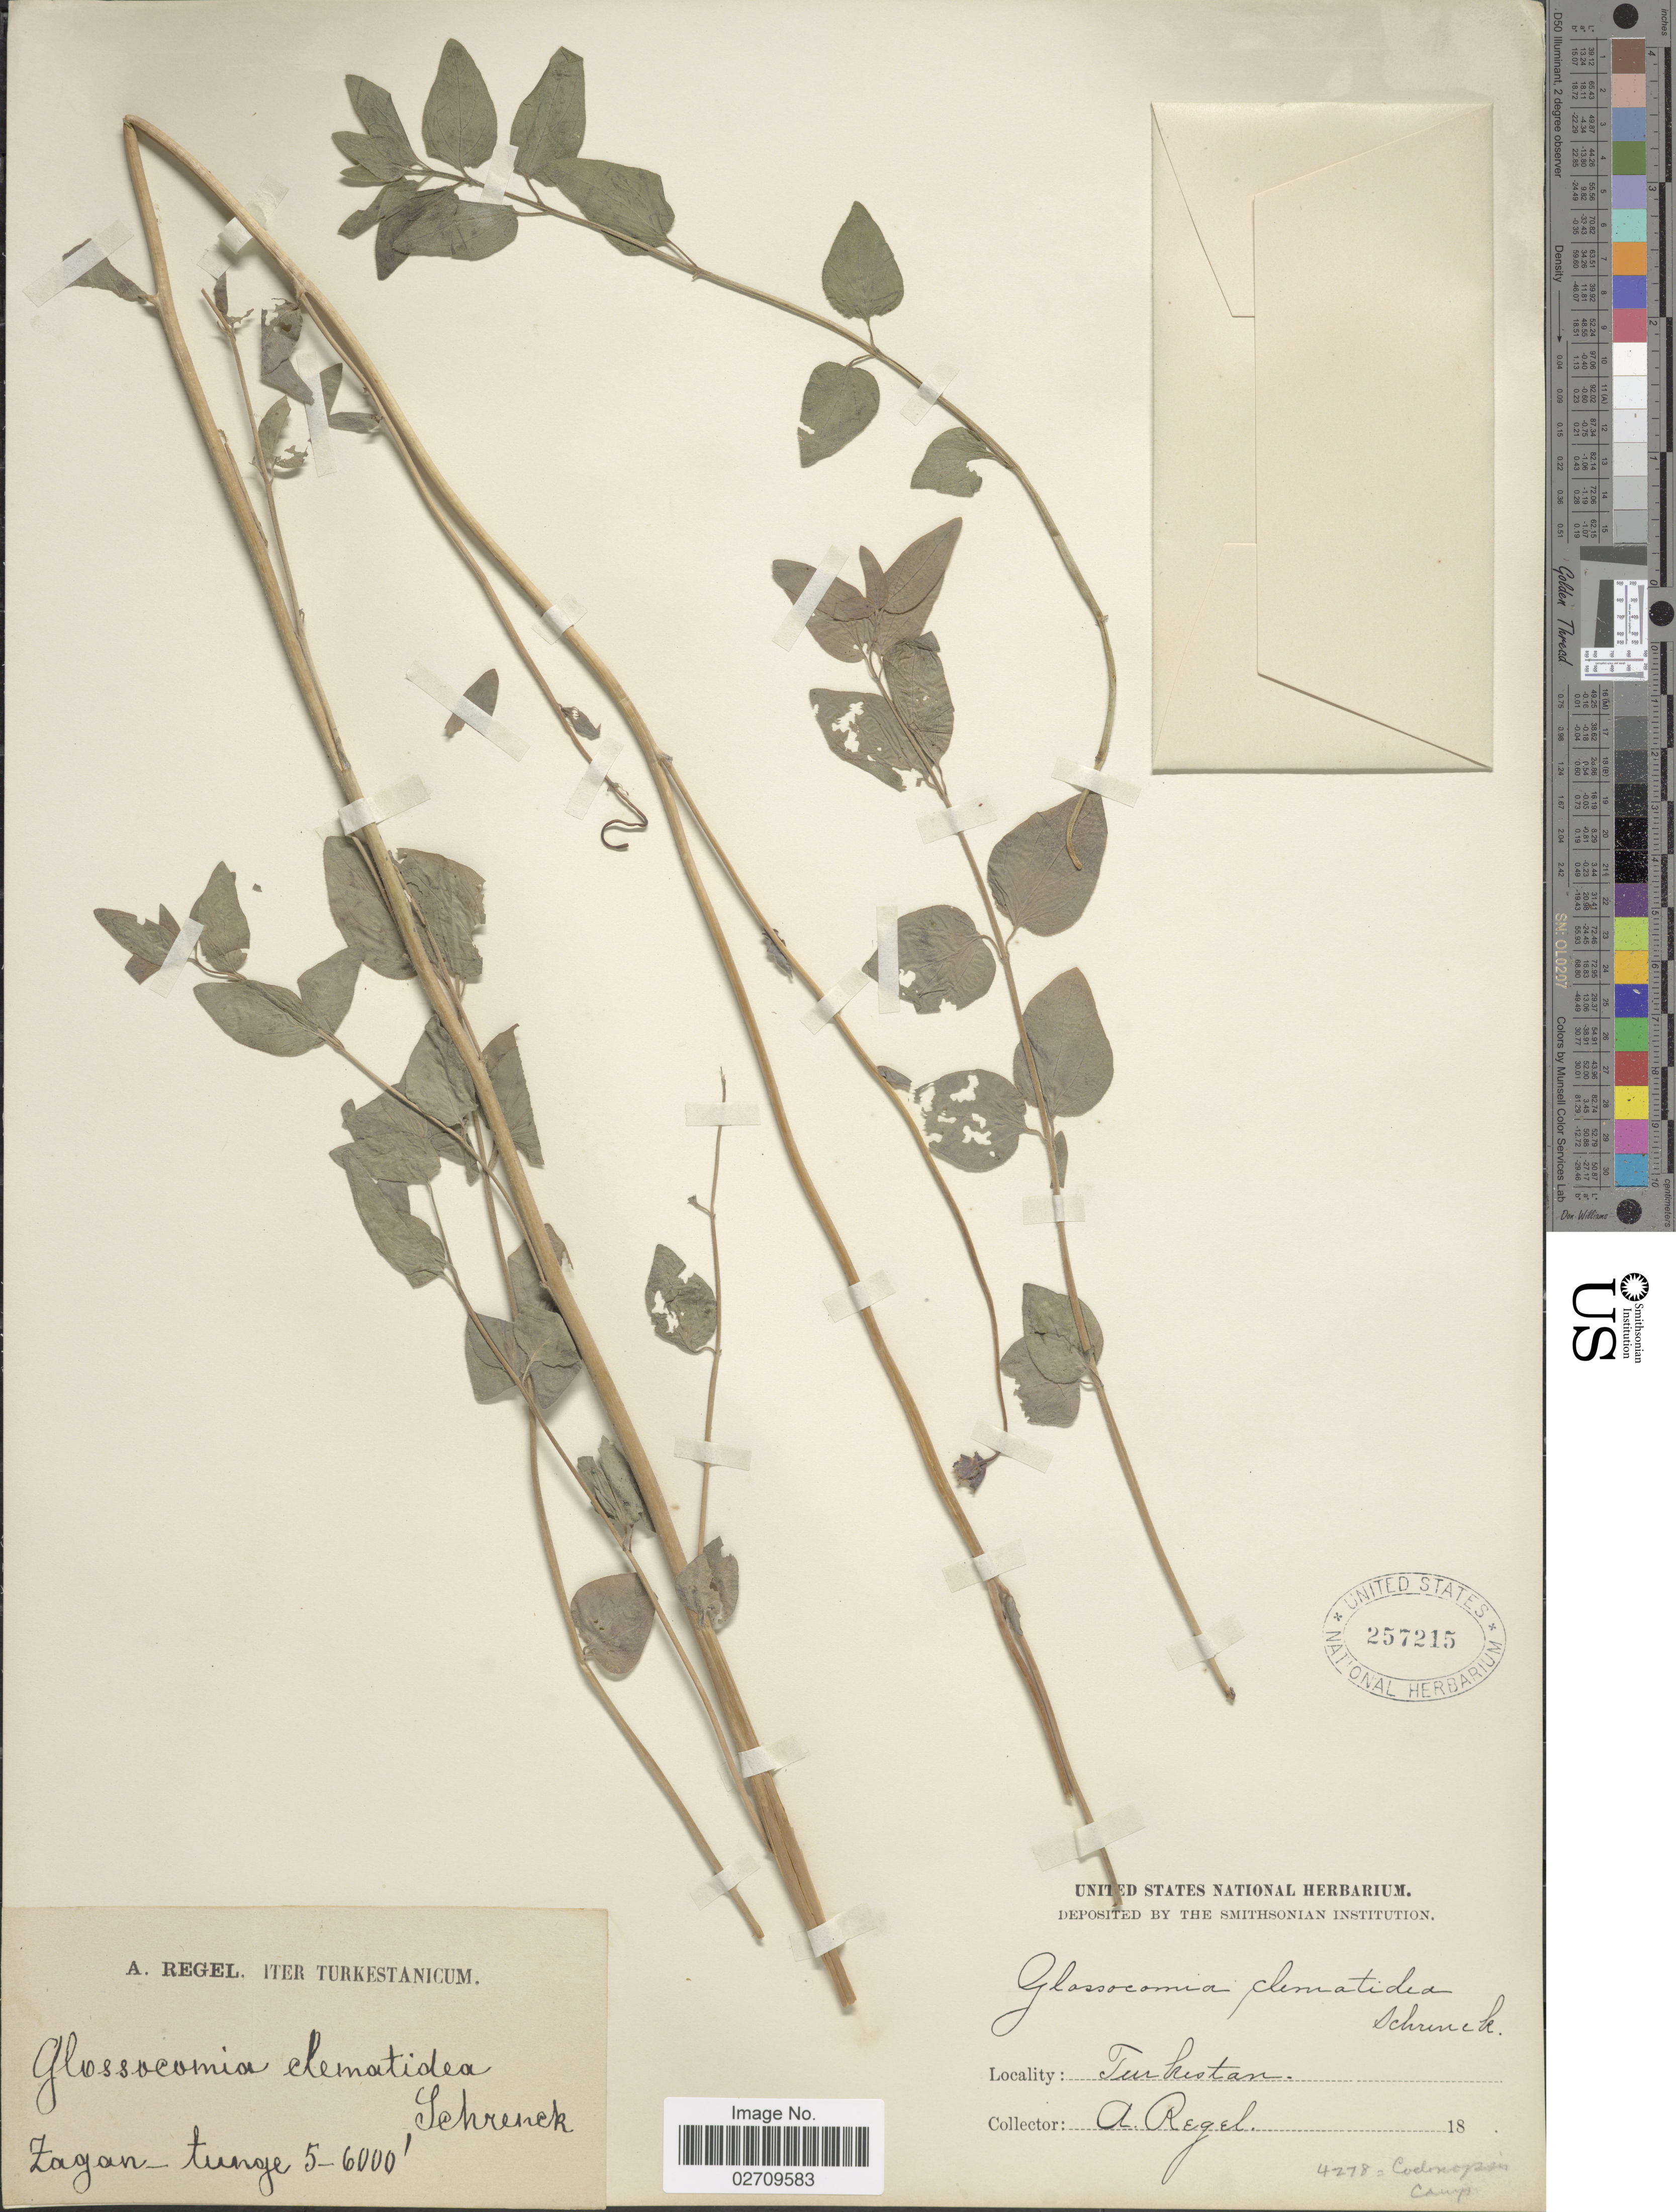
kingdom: Plantae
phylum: Tracheophyta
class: Magnoliopsida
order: Asterales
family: Campanulaceae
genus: Codonopsis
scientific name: Codonopsis clematidea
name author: (Schrenk) C.B. Clarke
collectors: A. Regel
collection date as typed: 18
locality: Turkestan, Zagan-Tunge [interpreted]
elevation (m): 1524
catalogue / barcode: US 257215